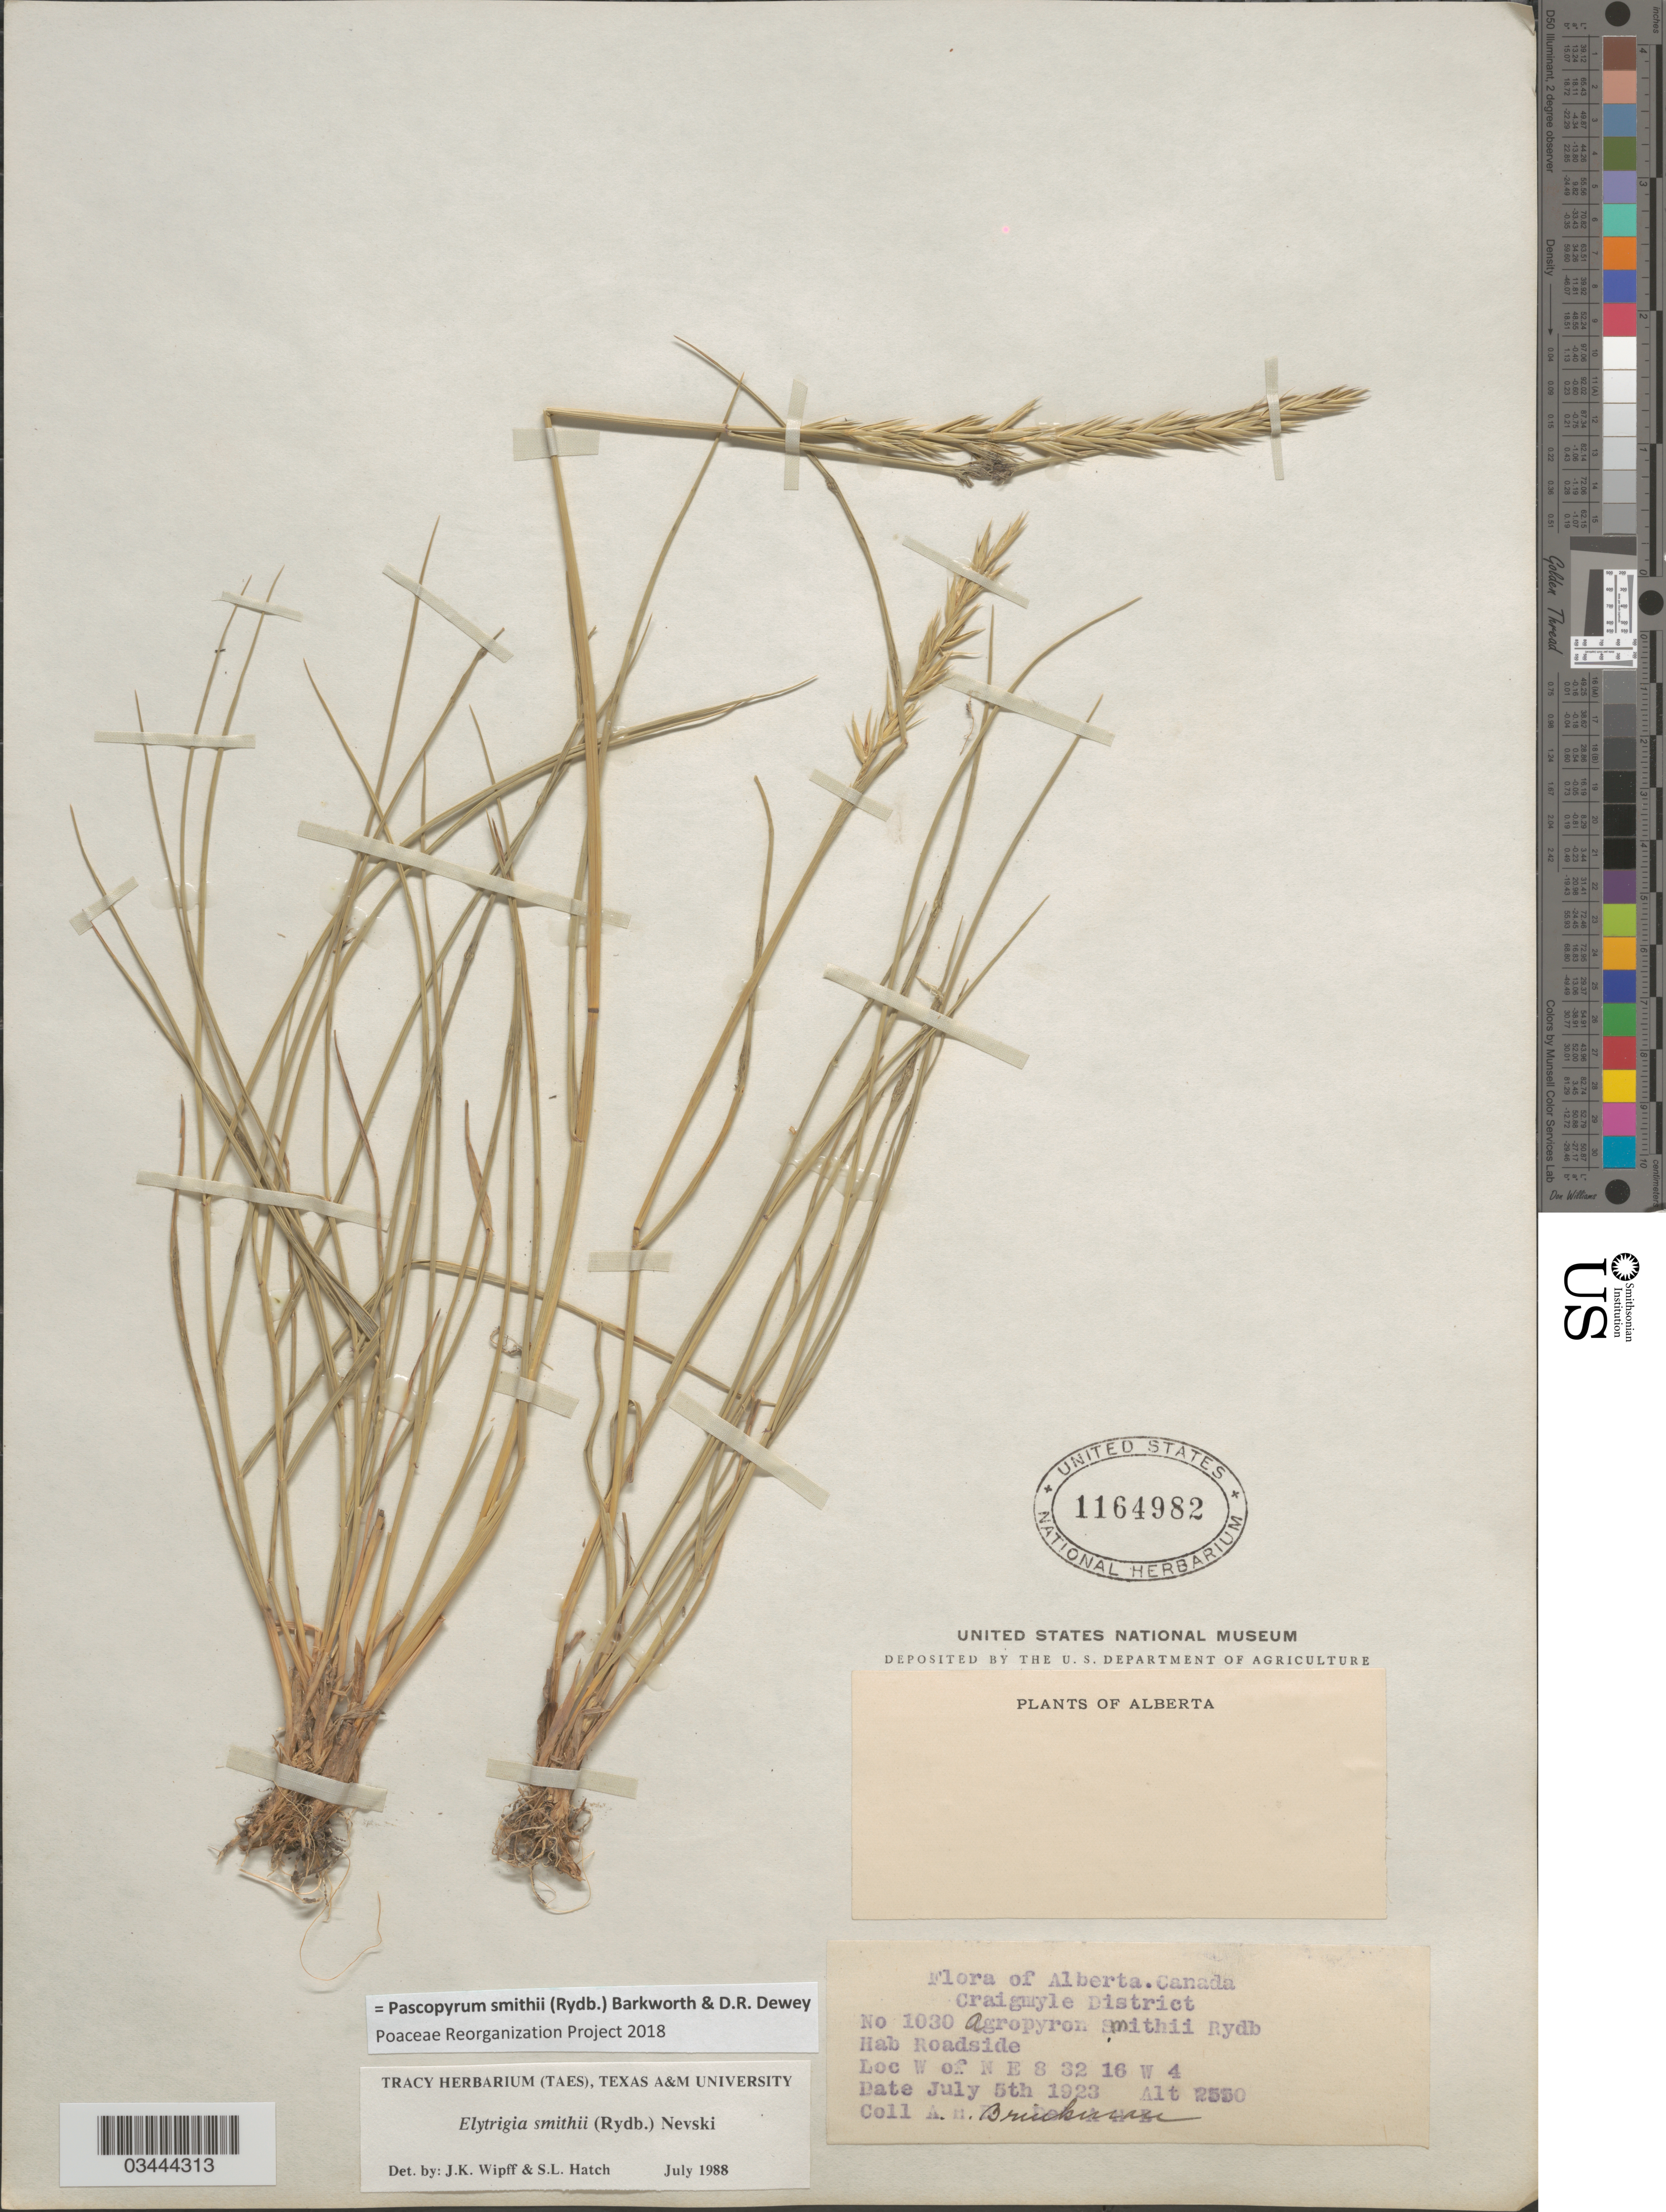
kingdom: Plantae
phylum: Tracheophyta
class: Liliopsida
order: Poales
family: Poaceae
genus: Pascopyrum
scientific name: Pascopyrum smithii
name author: (Rydb.) Barkworth & Dewey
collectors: A. Brinkman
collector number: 1030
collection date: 1923-07-05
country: Canada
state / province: Alberta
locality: Craigmyle District. W of N E S 32 16 W 4.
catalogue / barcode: US 1164982